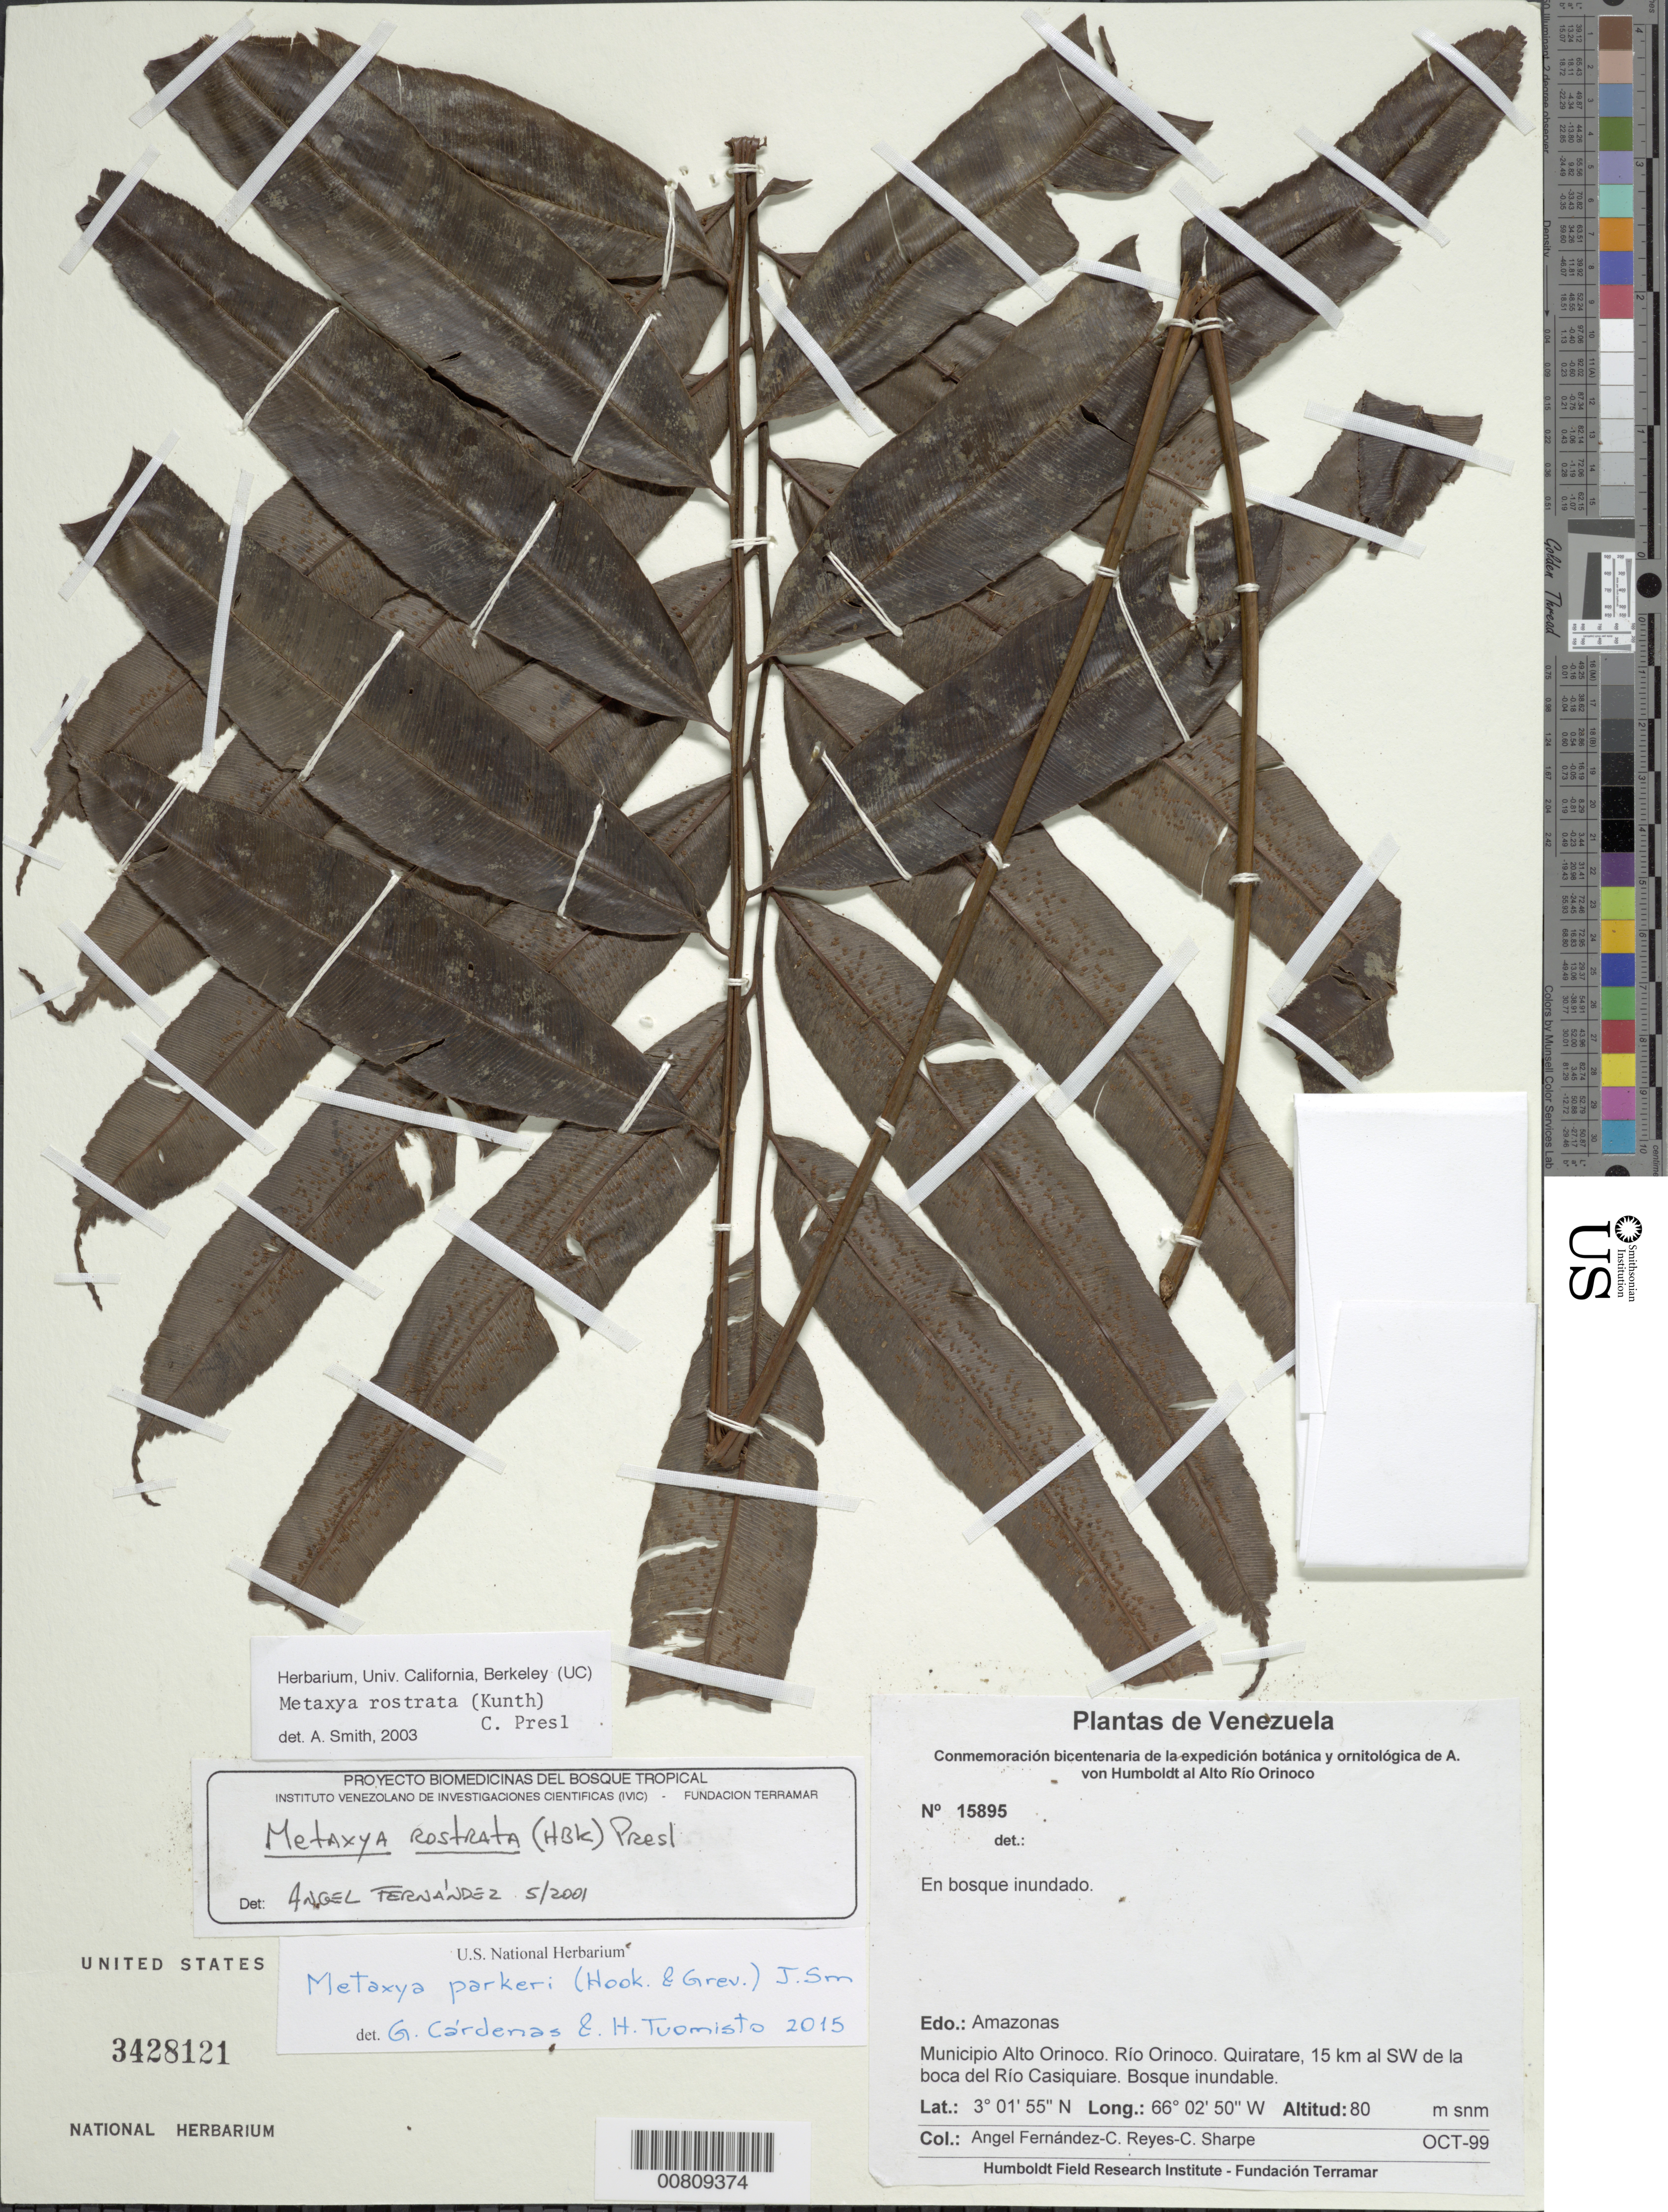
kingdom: Plantae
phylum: Tracheophyta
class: Polypodiopsida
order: Cyatheales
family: Metaxyaceae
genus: Metaxya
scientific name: Metaxya parkeri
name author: (Hook. & Grev.) J. Sm.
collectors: A. Fernández, C. Reyes & C. Sharpe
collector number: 15895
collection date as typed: Oct-99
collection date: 1999-10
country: Venezuela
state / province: Amazonas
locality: Mun. Alto Orinoco, Río Orinoco, Quiratare, 15 km al SW de la boca del Río Casiquiare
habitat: Inundated forest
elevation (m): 80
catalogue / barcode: US 3428121